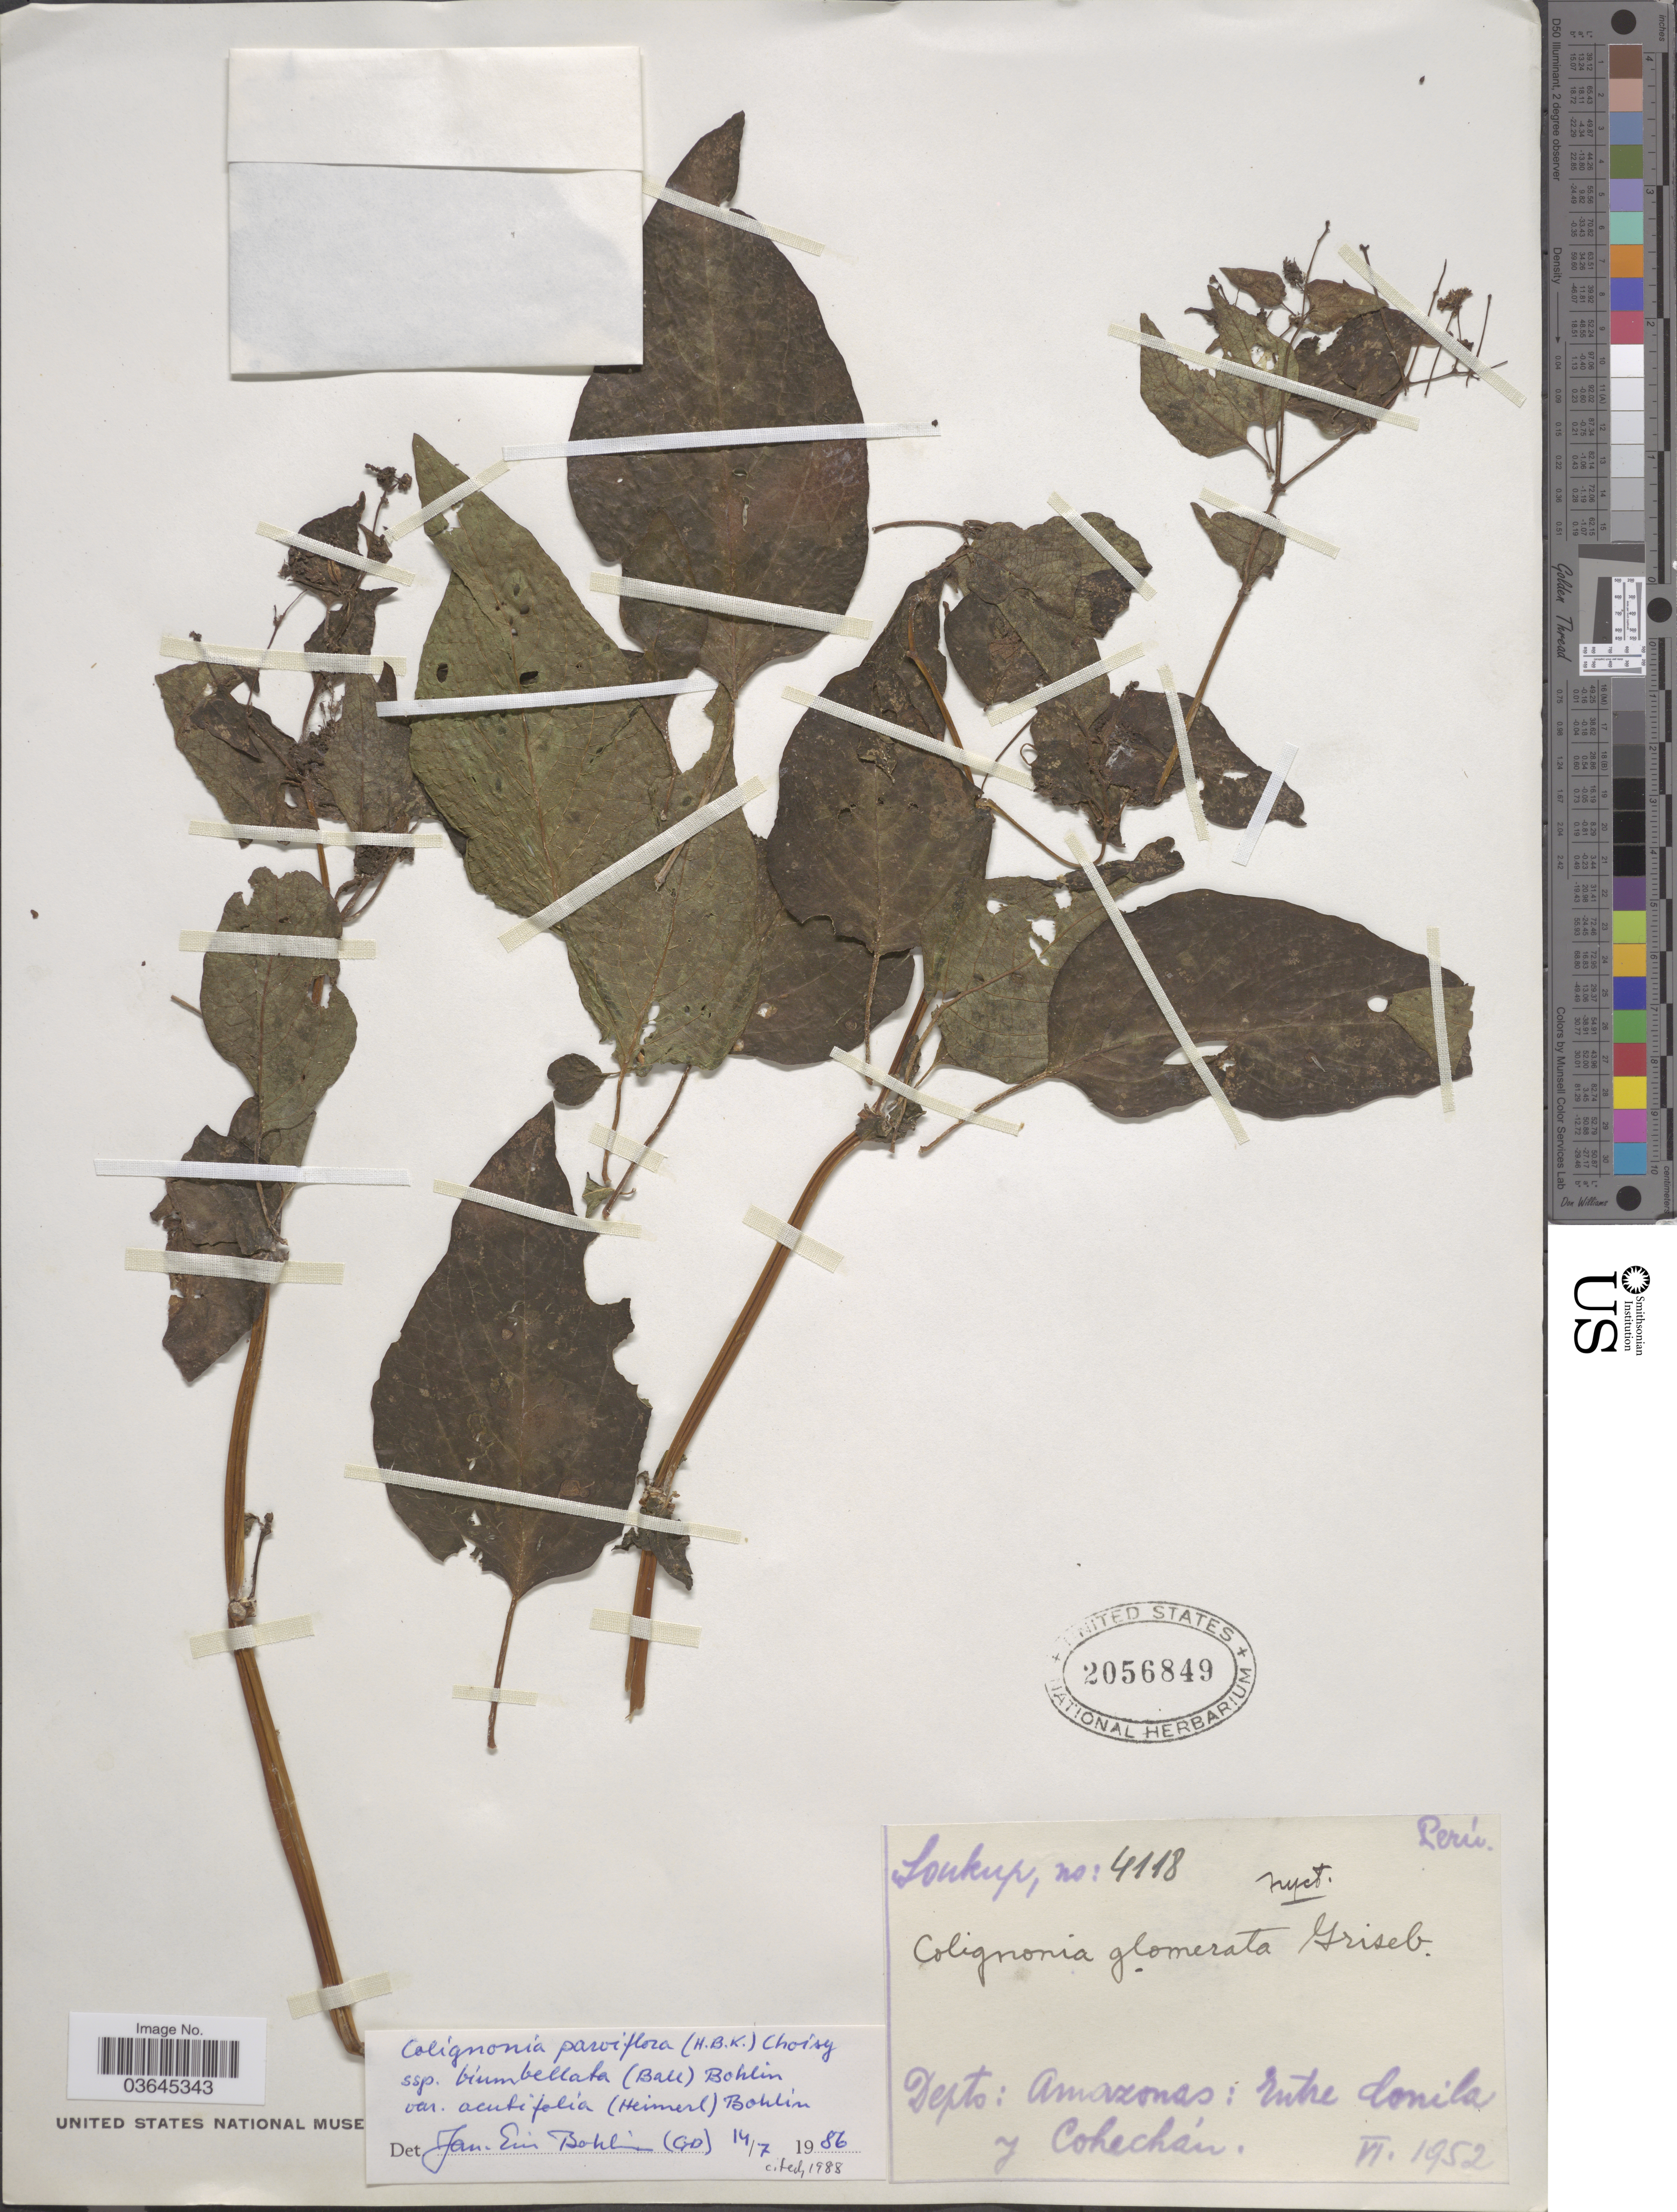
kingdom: Plantae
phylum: Tracheophyta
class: Magnoliopsida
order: Caryophyllales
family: Nyctaginaceae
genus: Colignonia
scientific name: Colignonia parviflora var. acutifolia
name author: (Heimerl) J.E. Bohlin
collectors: -- Soukup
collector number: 4118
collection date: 1952-06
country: Peru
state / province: Amazonas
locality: Depto: Amazonas: Entre Conila y Cohechán.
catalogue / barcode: US 2056849